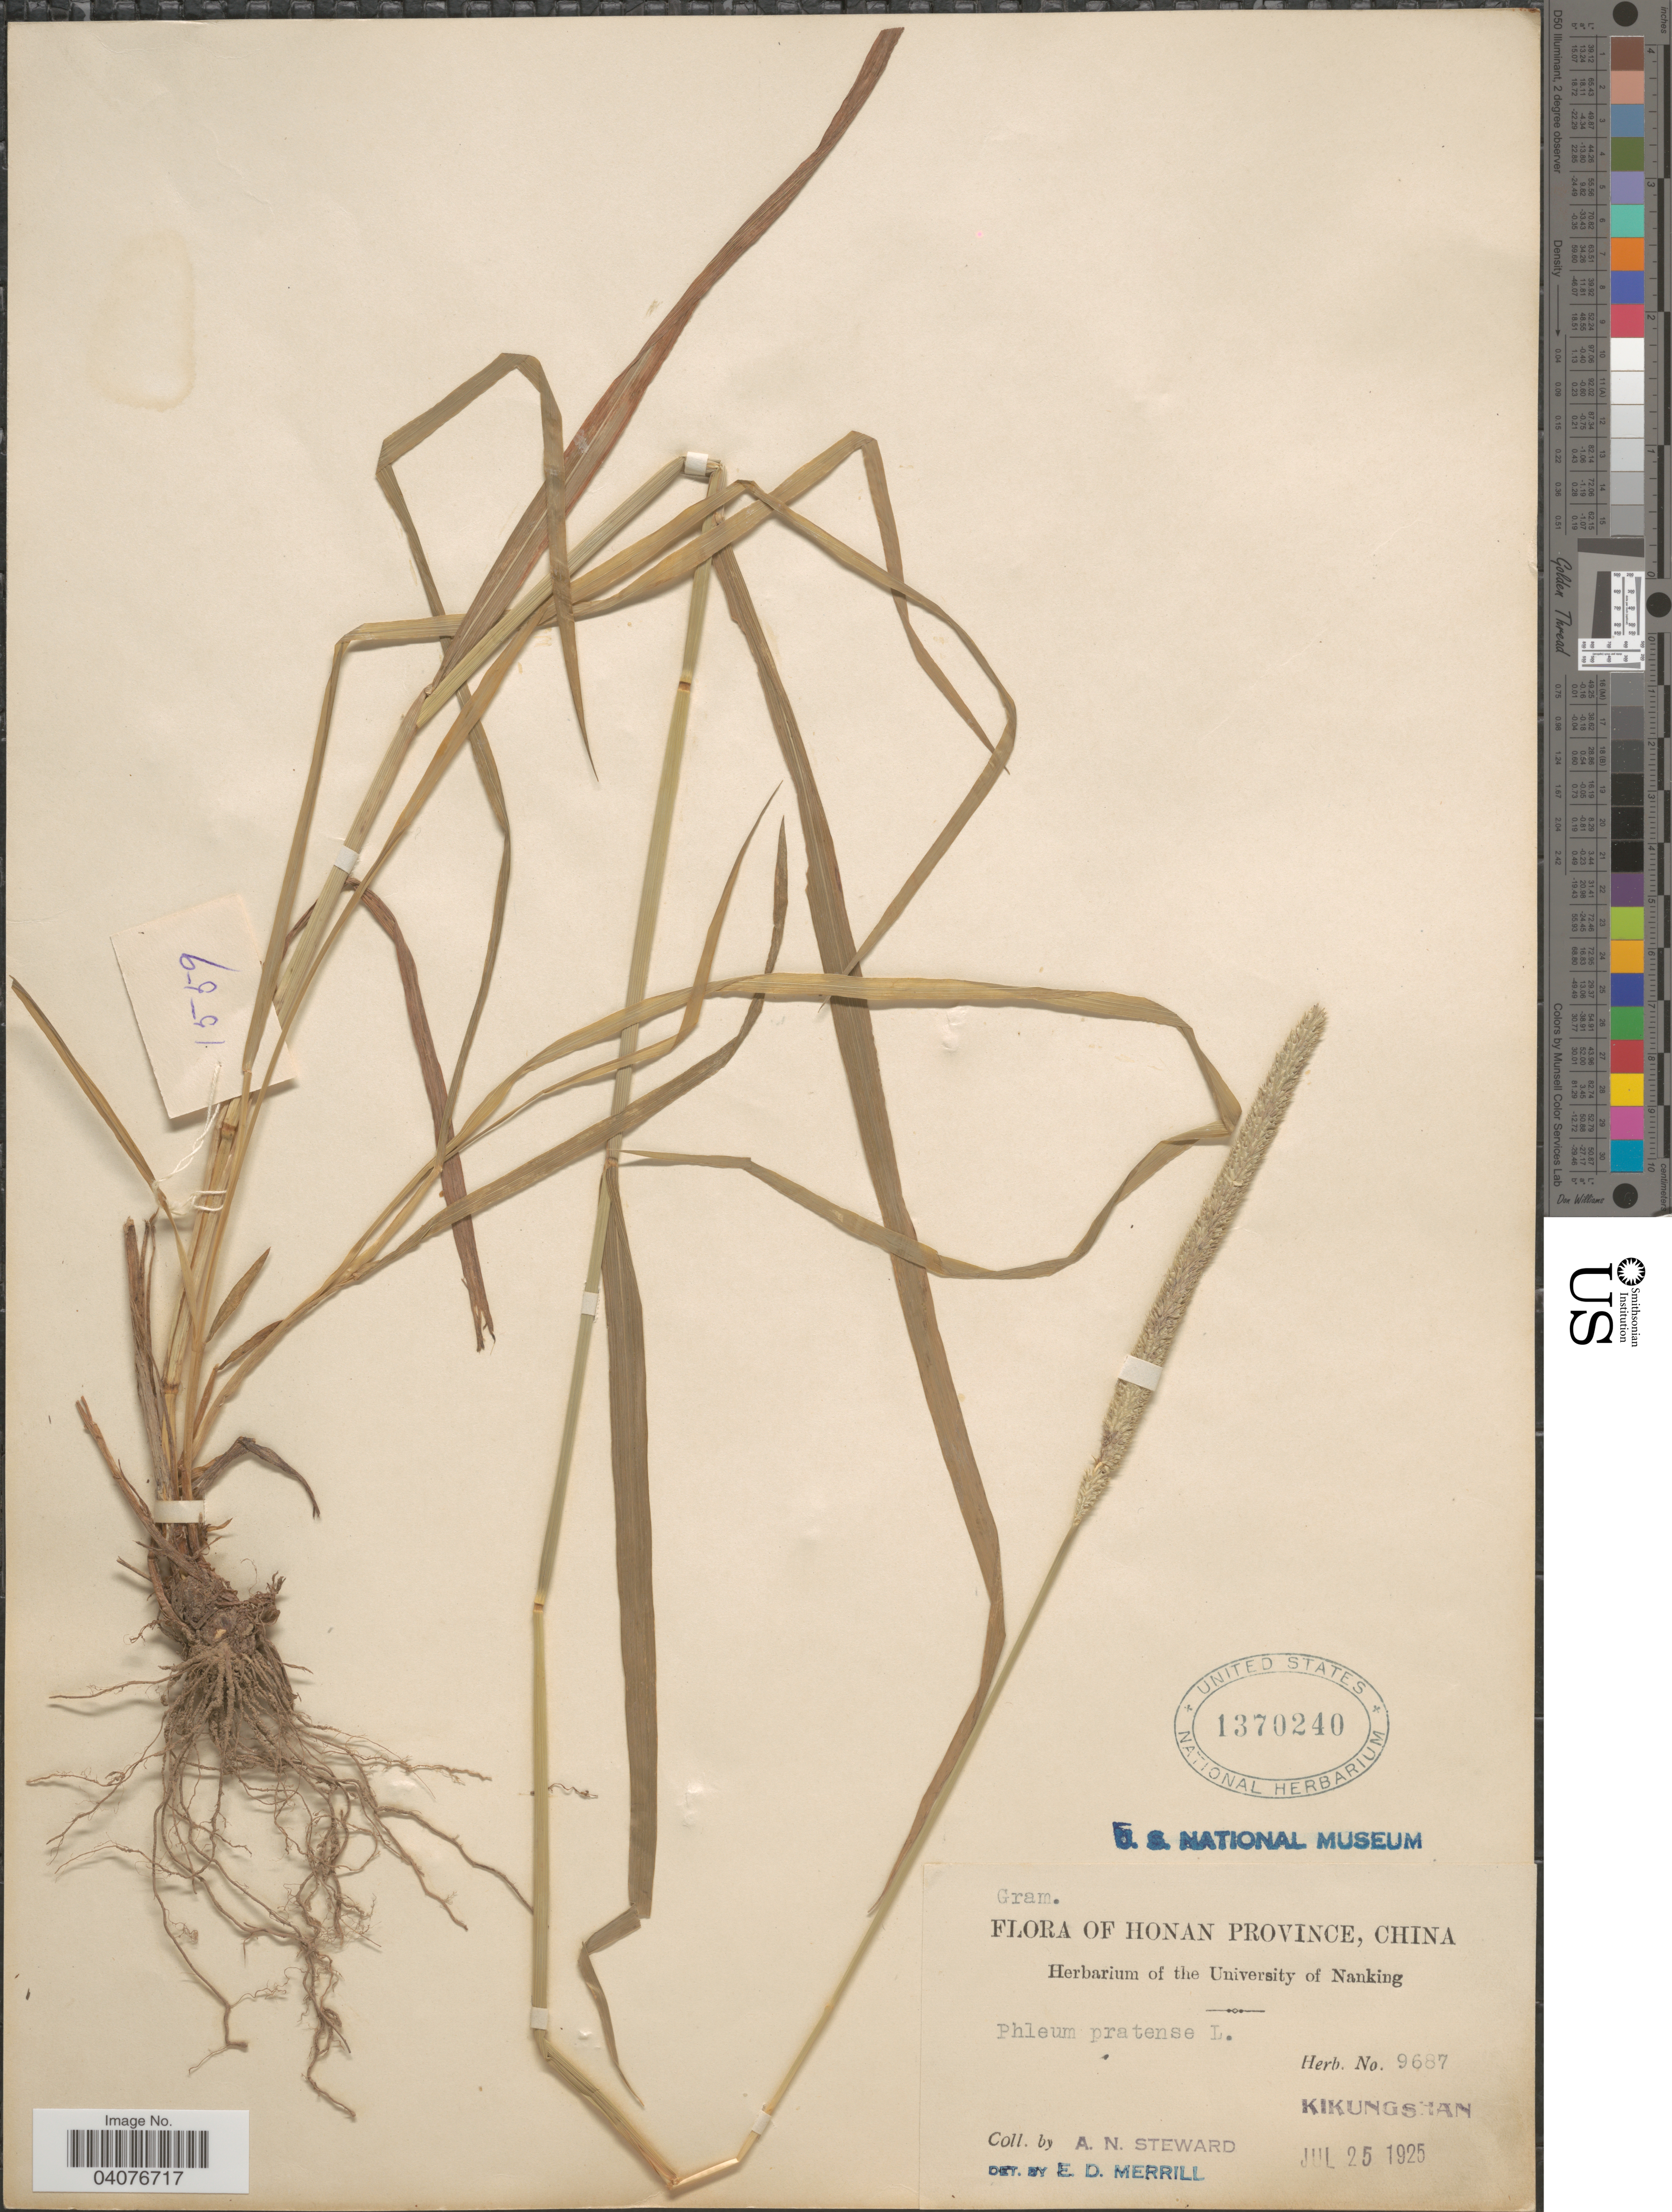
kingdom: Plantae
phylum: Tracheophyta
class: Liliopsida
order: Poales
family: Poaceae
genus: Phleum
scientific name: Phleum pratense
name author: L.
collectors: A. N. Steward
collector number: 9687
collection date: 1925-07-25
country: China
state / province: Henan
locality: Honan Province. Kikungshan.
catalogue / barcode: US 1370240